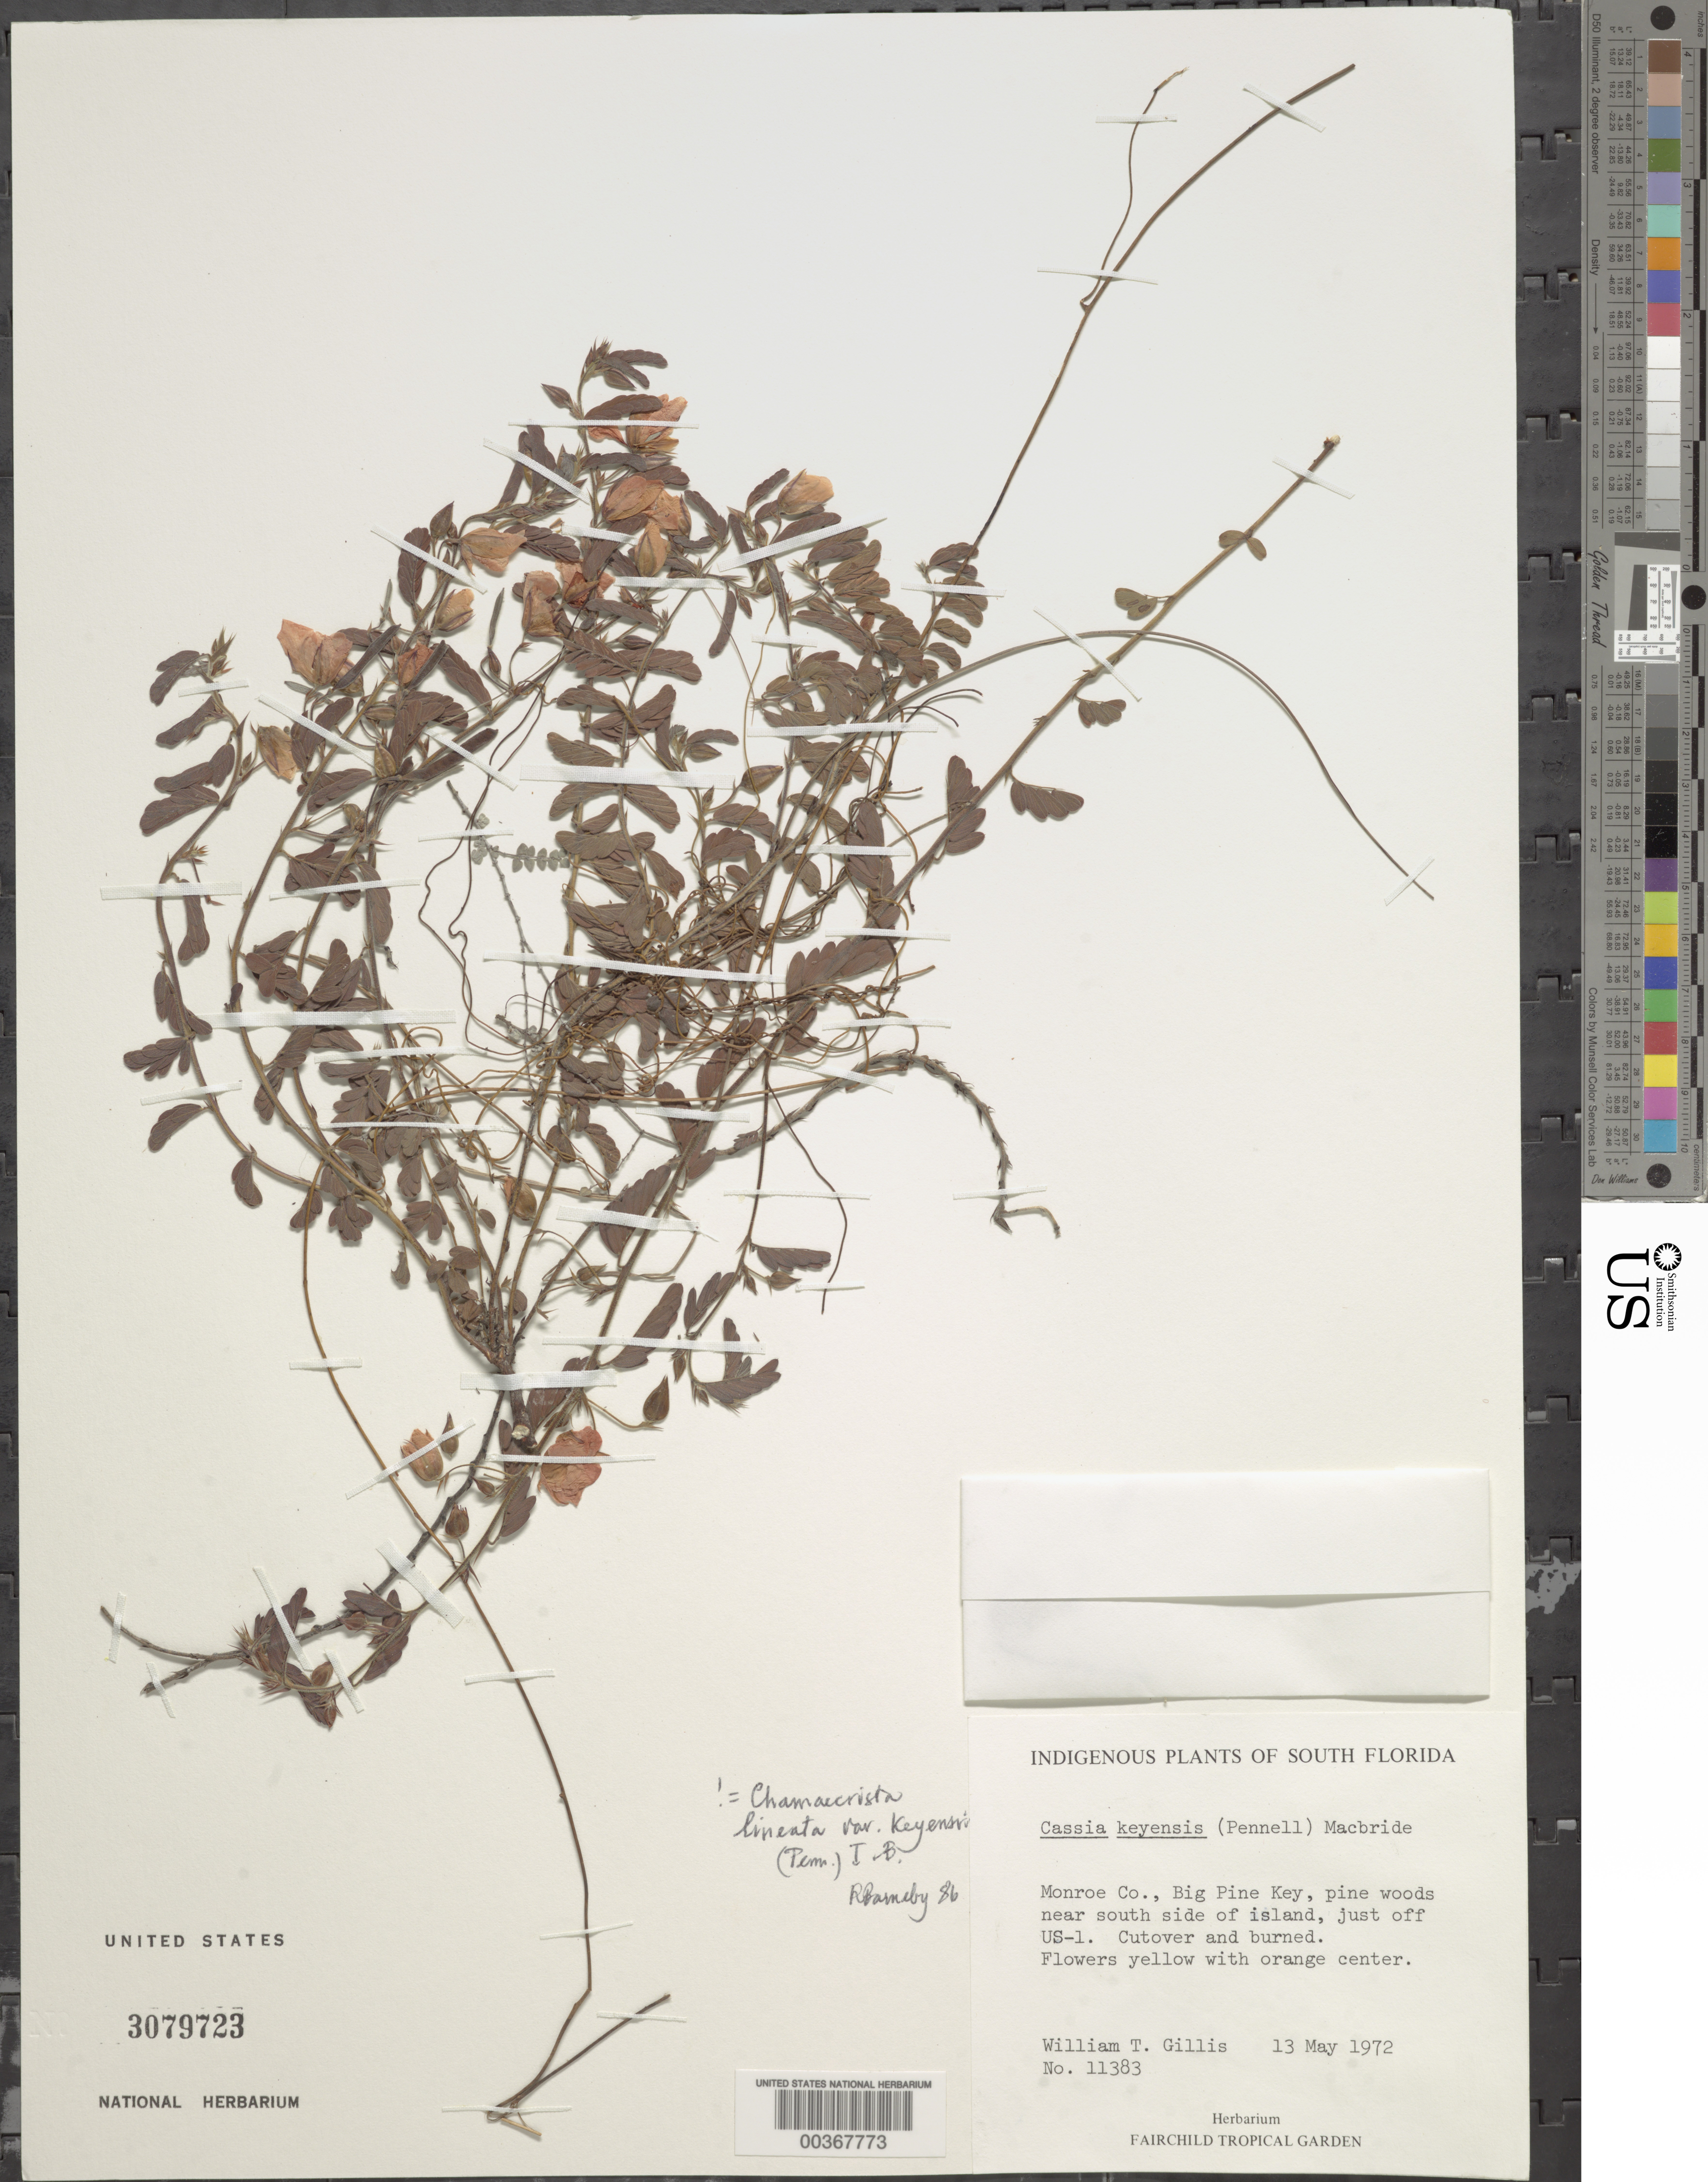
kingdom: Plantae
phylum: Tracheophyta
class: Magnoliopsida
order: Fabales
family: Fabaceae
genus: Chamaecrista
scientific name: Chamaecrista lineata var. keyensis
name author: (Pennell) H.S. Irwin & Barneby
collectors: W. T. Gillis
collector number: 11383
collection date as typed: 13 May 1972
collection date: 1972-05-13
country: United States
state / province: Florida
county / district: Monroe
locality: Big pine key, near s side of island, just off us 1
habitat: Cutover and burned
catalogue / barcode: US 3079723